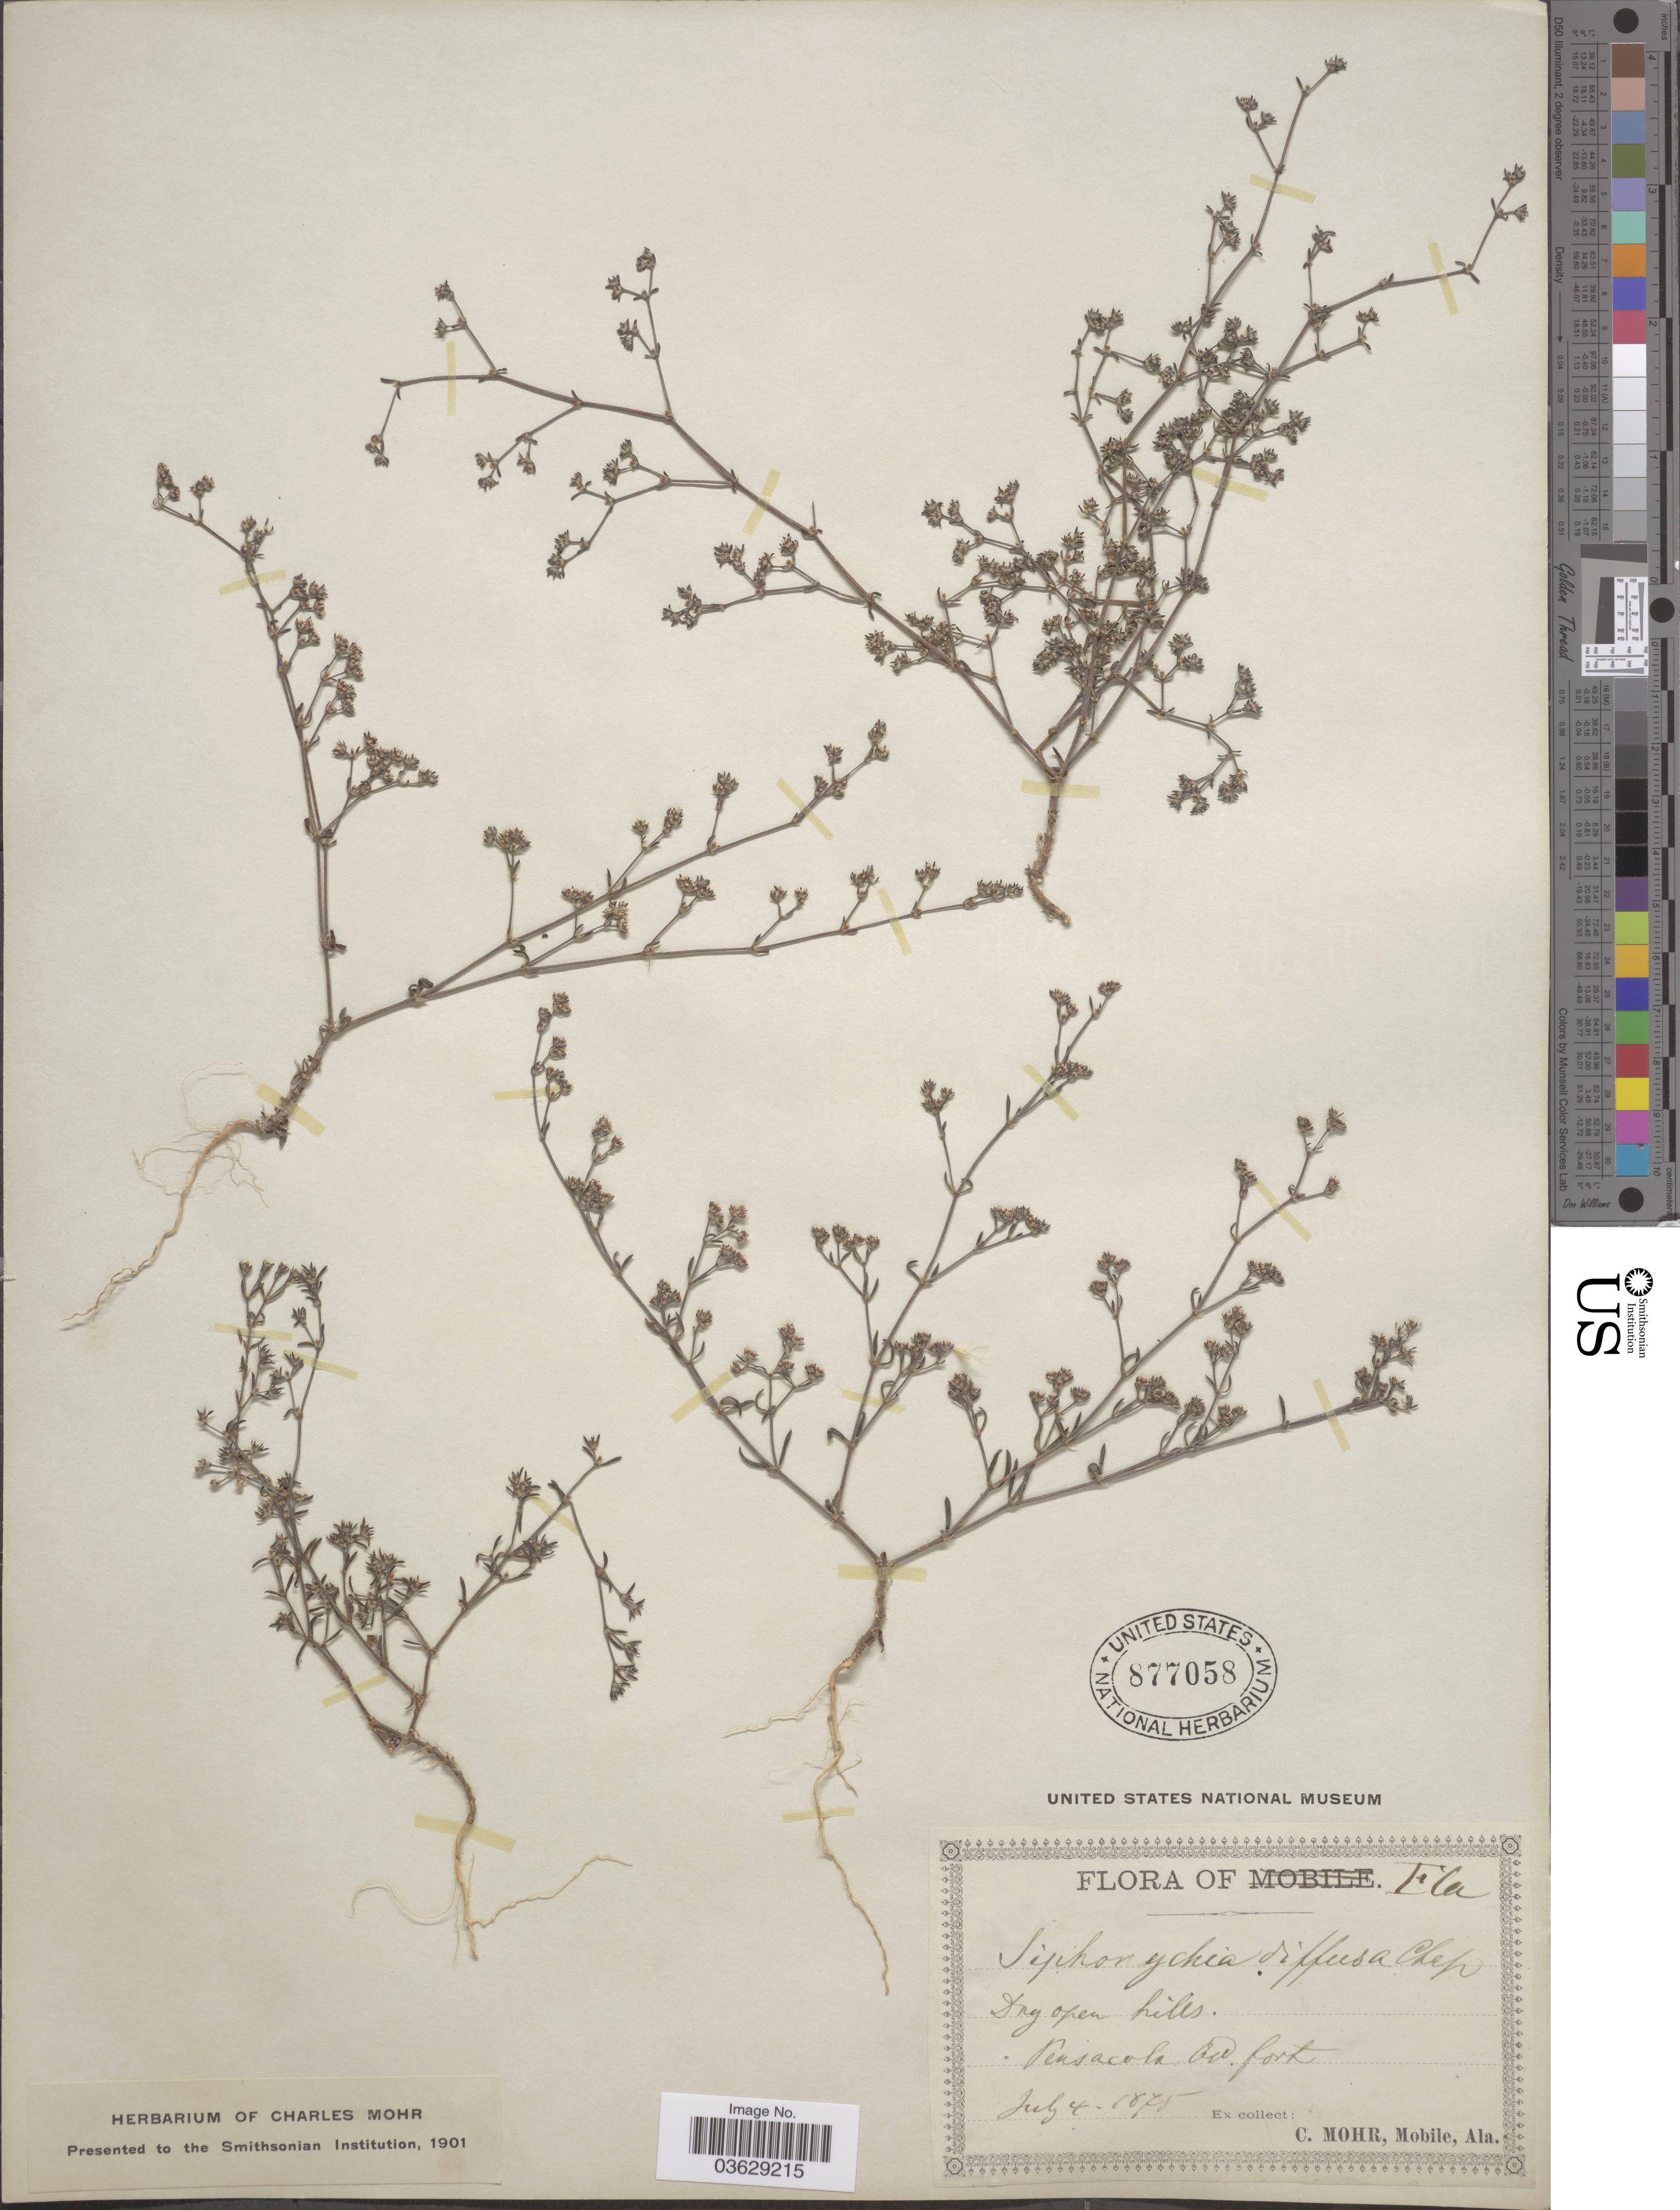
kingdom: Plantae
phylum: Tracheophyta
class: Magnoliopsida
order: Caryophyllales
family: Caryophyllaceae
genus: Paronychia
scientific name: Paronychia patula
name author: Shinners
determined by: Strong, Mark T., (BOT), Smithsonian Institution - National Museum of Natural History (UNITED STATES)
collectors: C. T. Mohr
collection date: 1875-07-04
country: United States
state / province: Florida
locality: Pensacola.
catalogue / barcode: US 877058